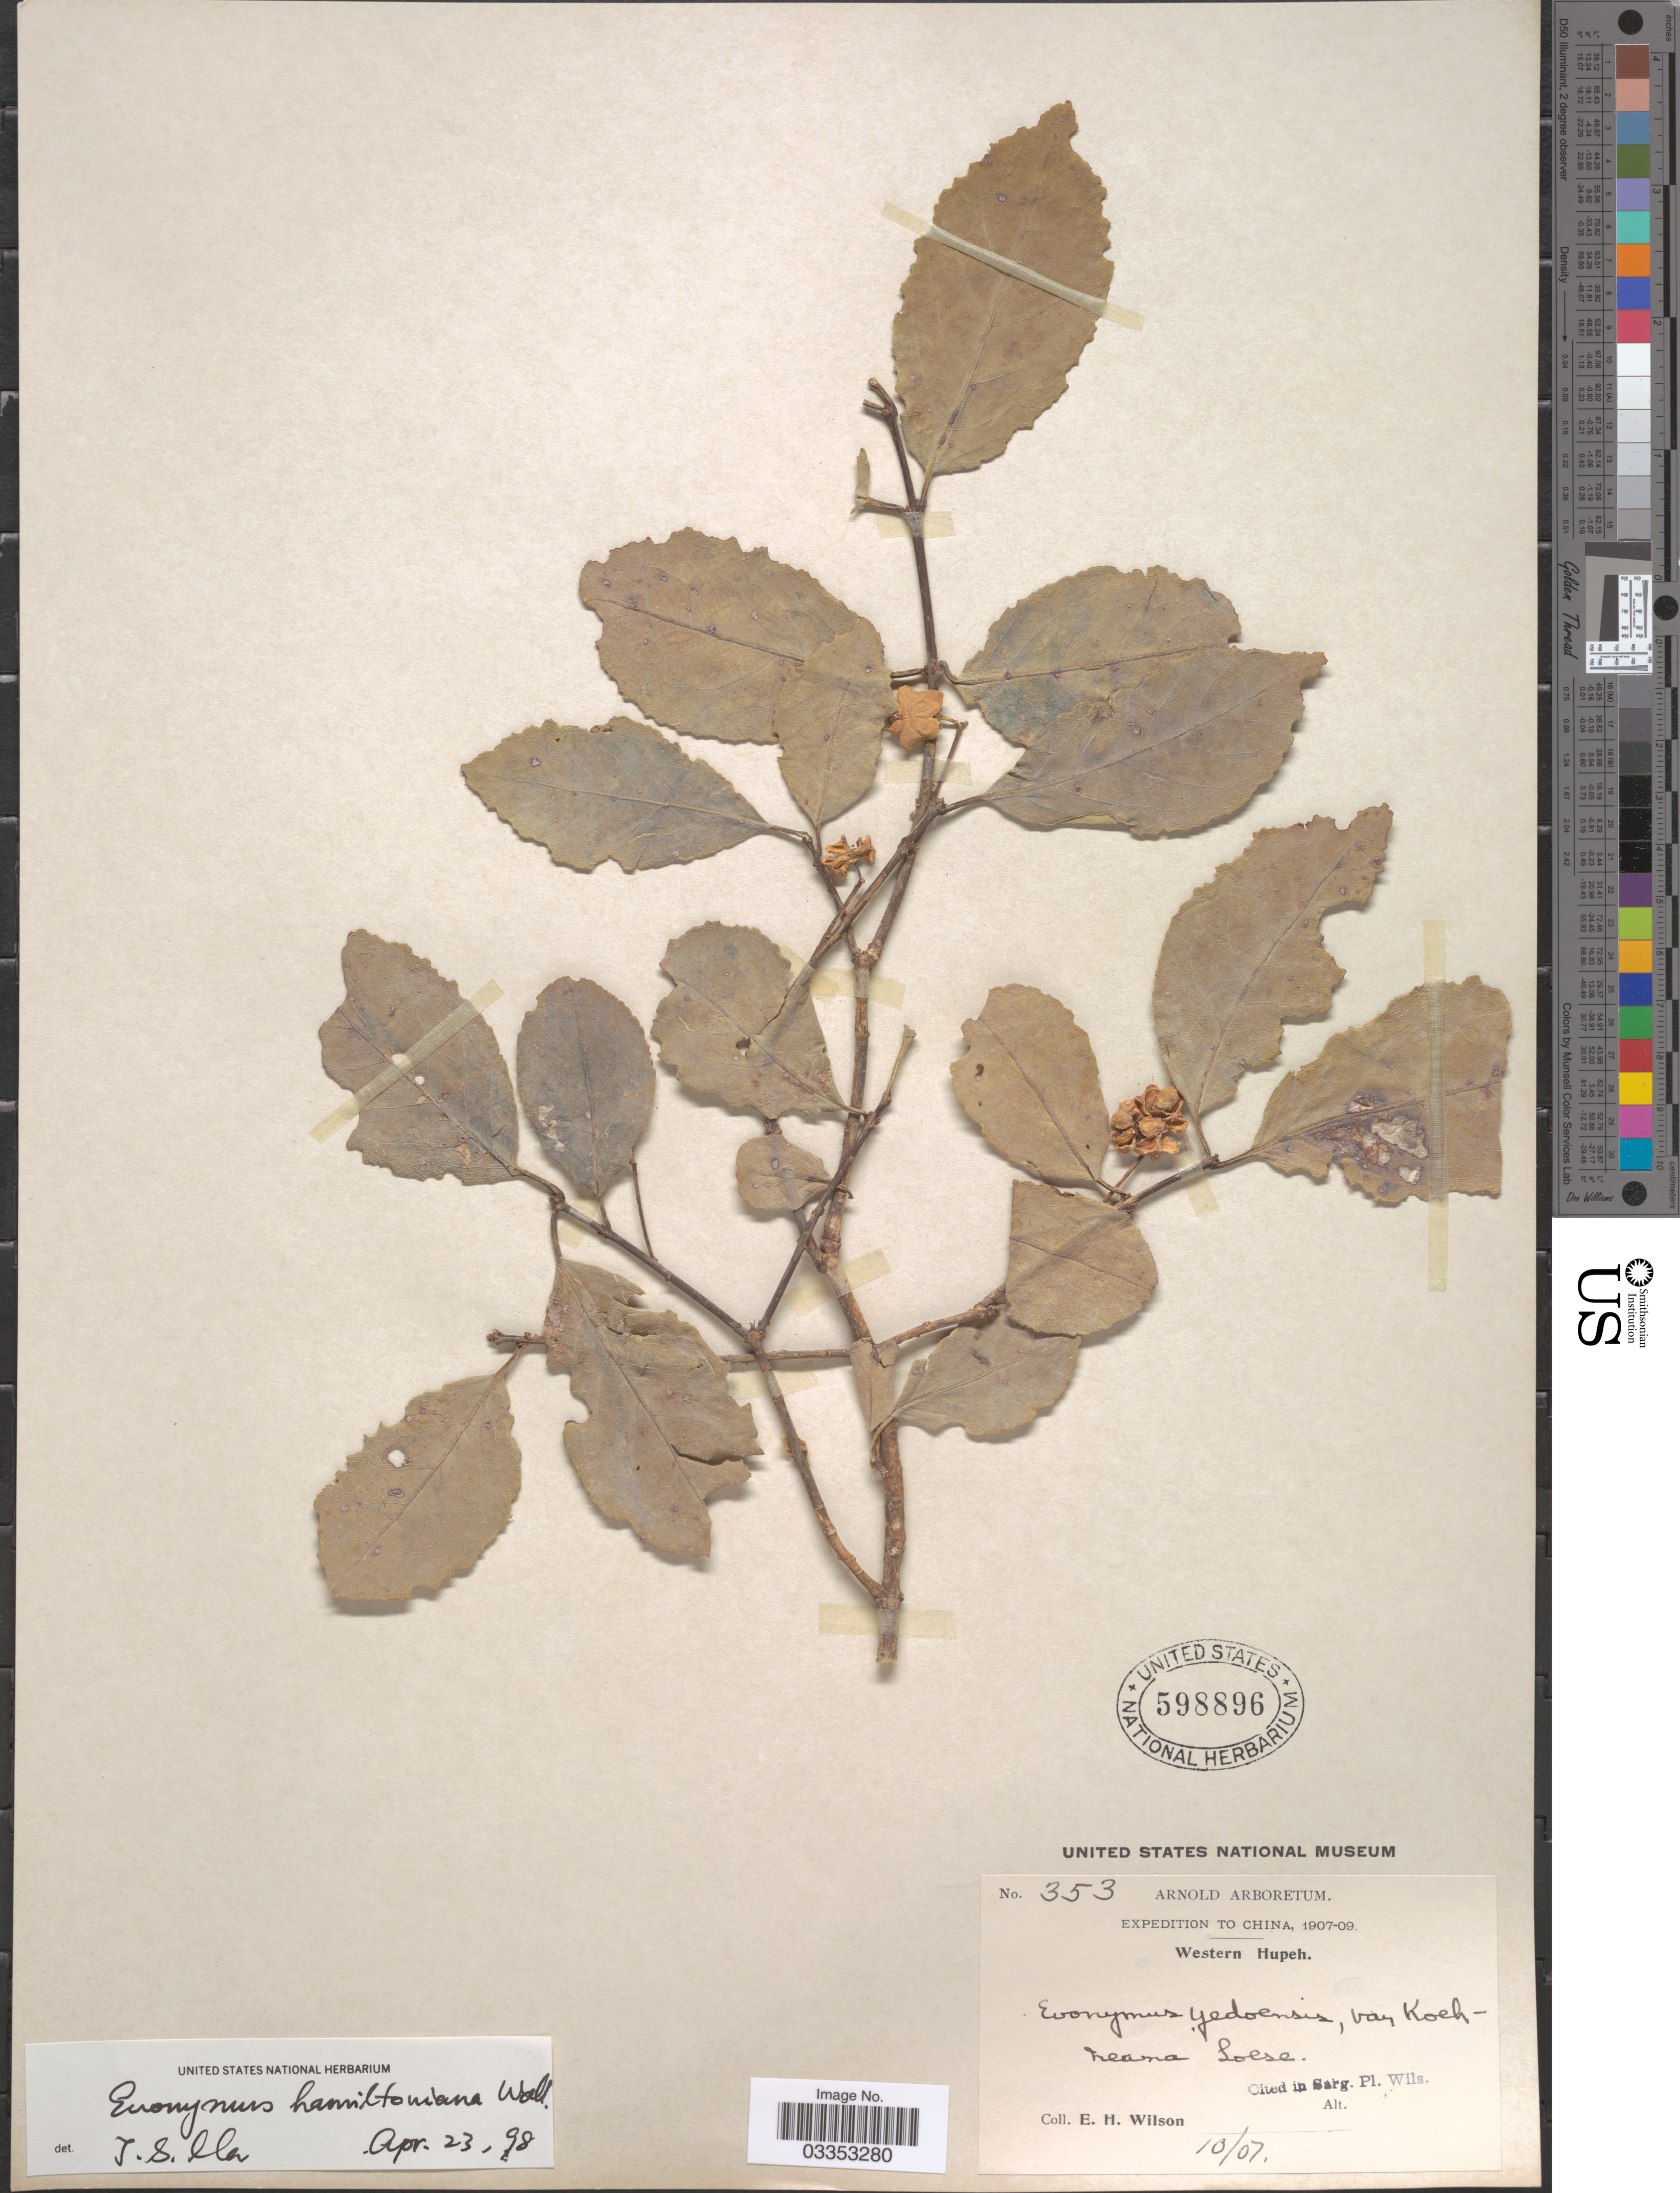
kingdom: Plantae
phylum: Tracheophyta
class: Magnoliopsida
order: Celastrales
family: Celastraceae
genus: Euonymus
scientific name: Euonymus hamiltonianus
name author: Wall.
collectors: E. Wilson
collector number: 353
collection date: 1907-10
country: China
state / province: Hubei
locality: Western Hupeh.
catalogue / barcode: US 598896